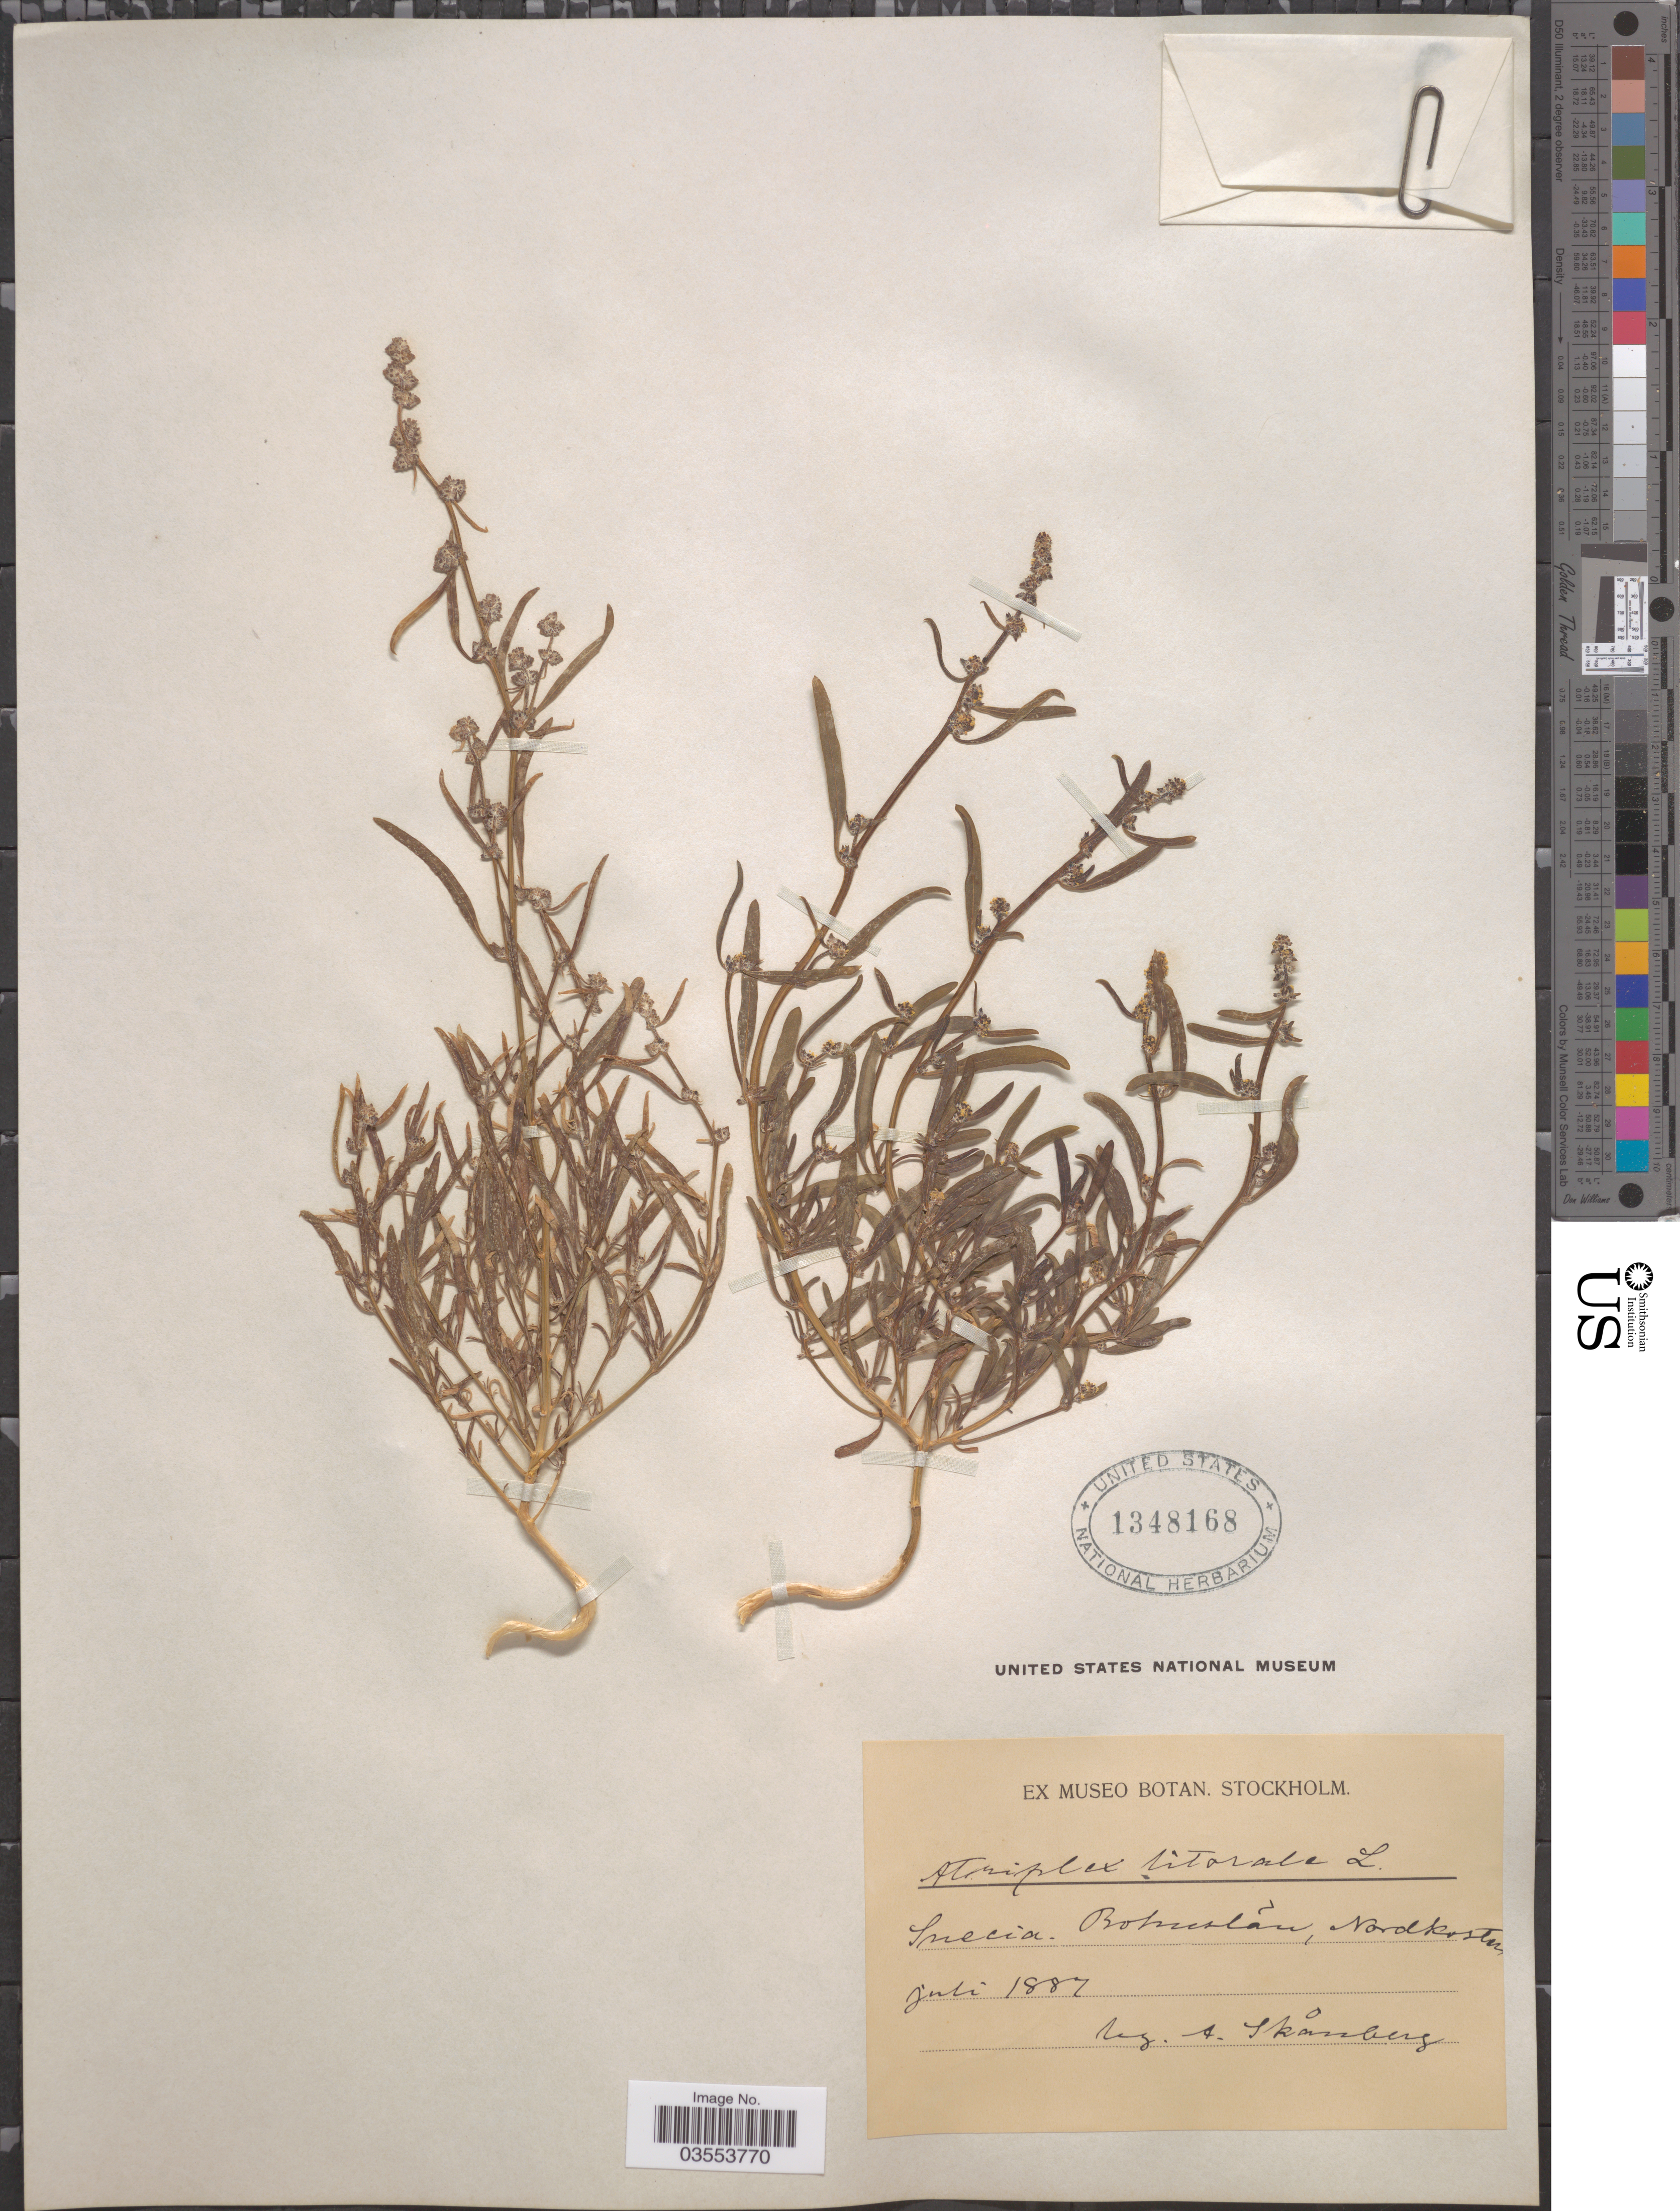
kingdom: Plantae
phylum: Tracheophyta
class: Magnoliopsida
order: Caryophyllales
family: Amaranthaceae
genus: Atriplex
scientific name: Atriplex littoralis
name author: L.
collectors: A. Skånberg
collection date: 1887-07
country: Sweden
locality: Suecia. Bohuslán, Nordkusten.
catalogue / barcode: US 1348168